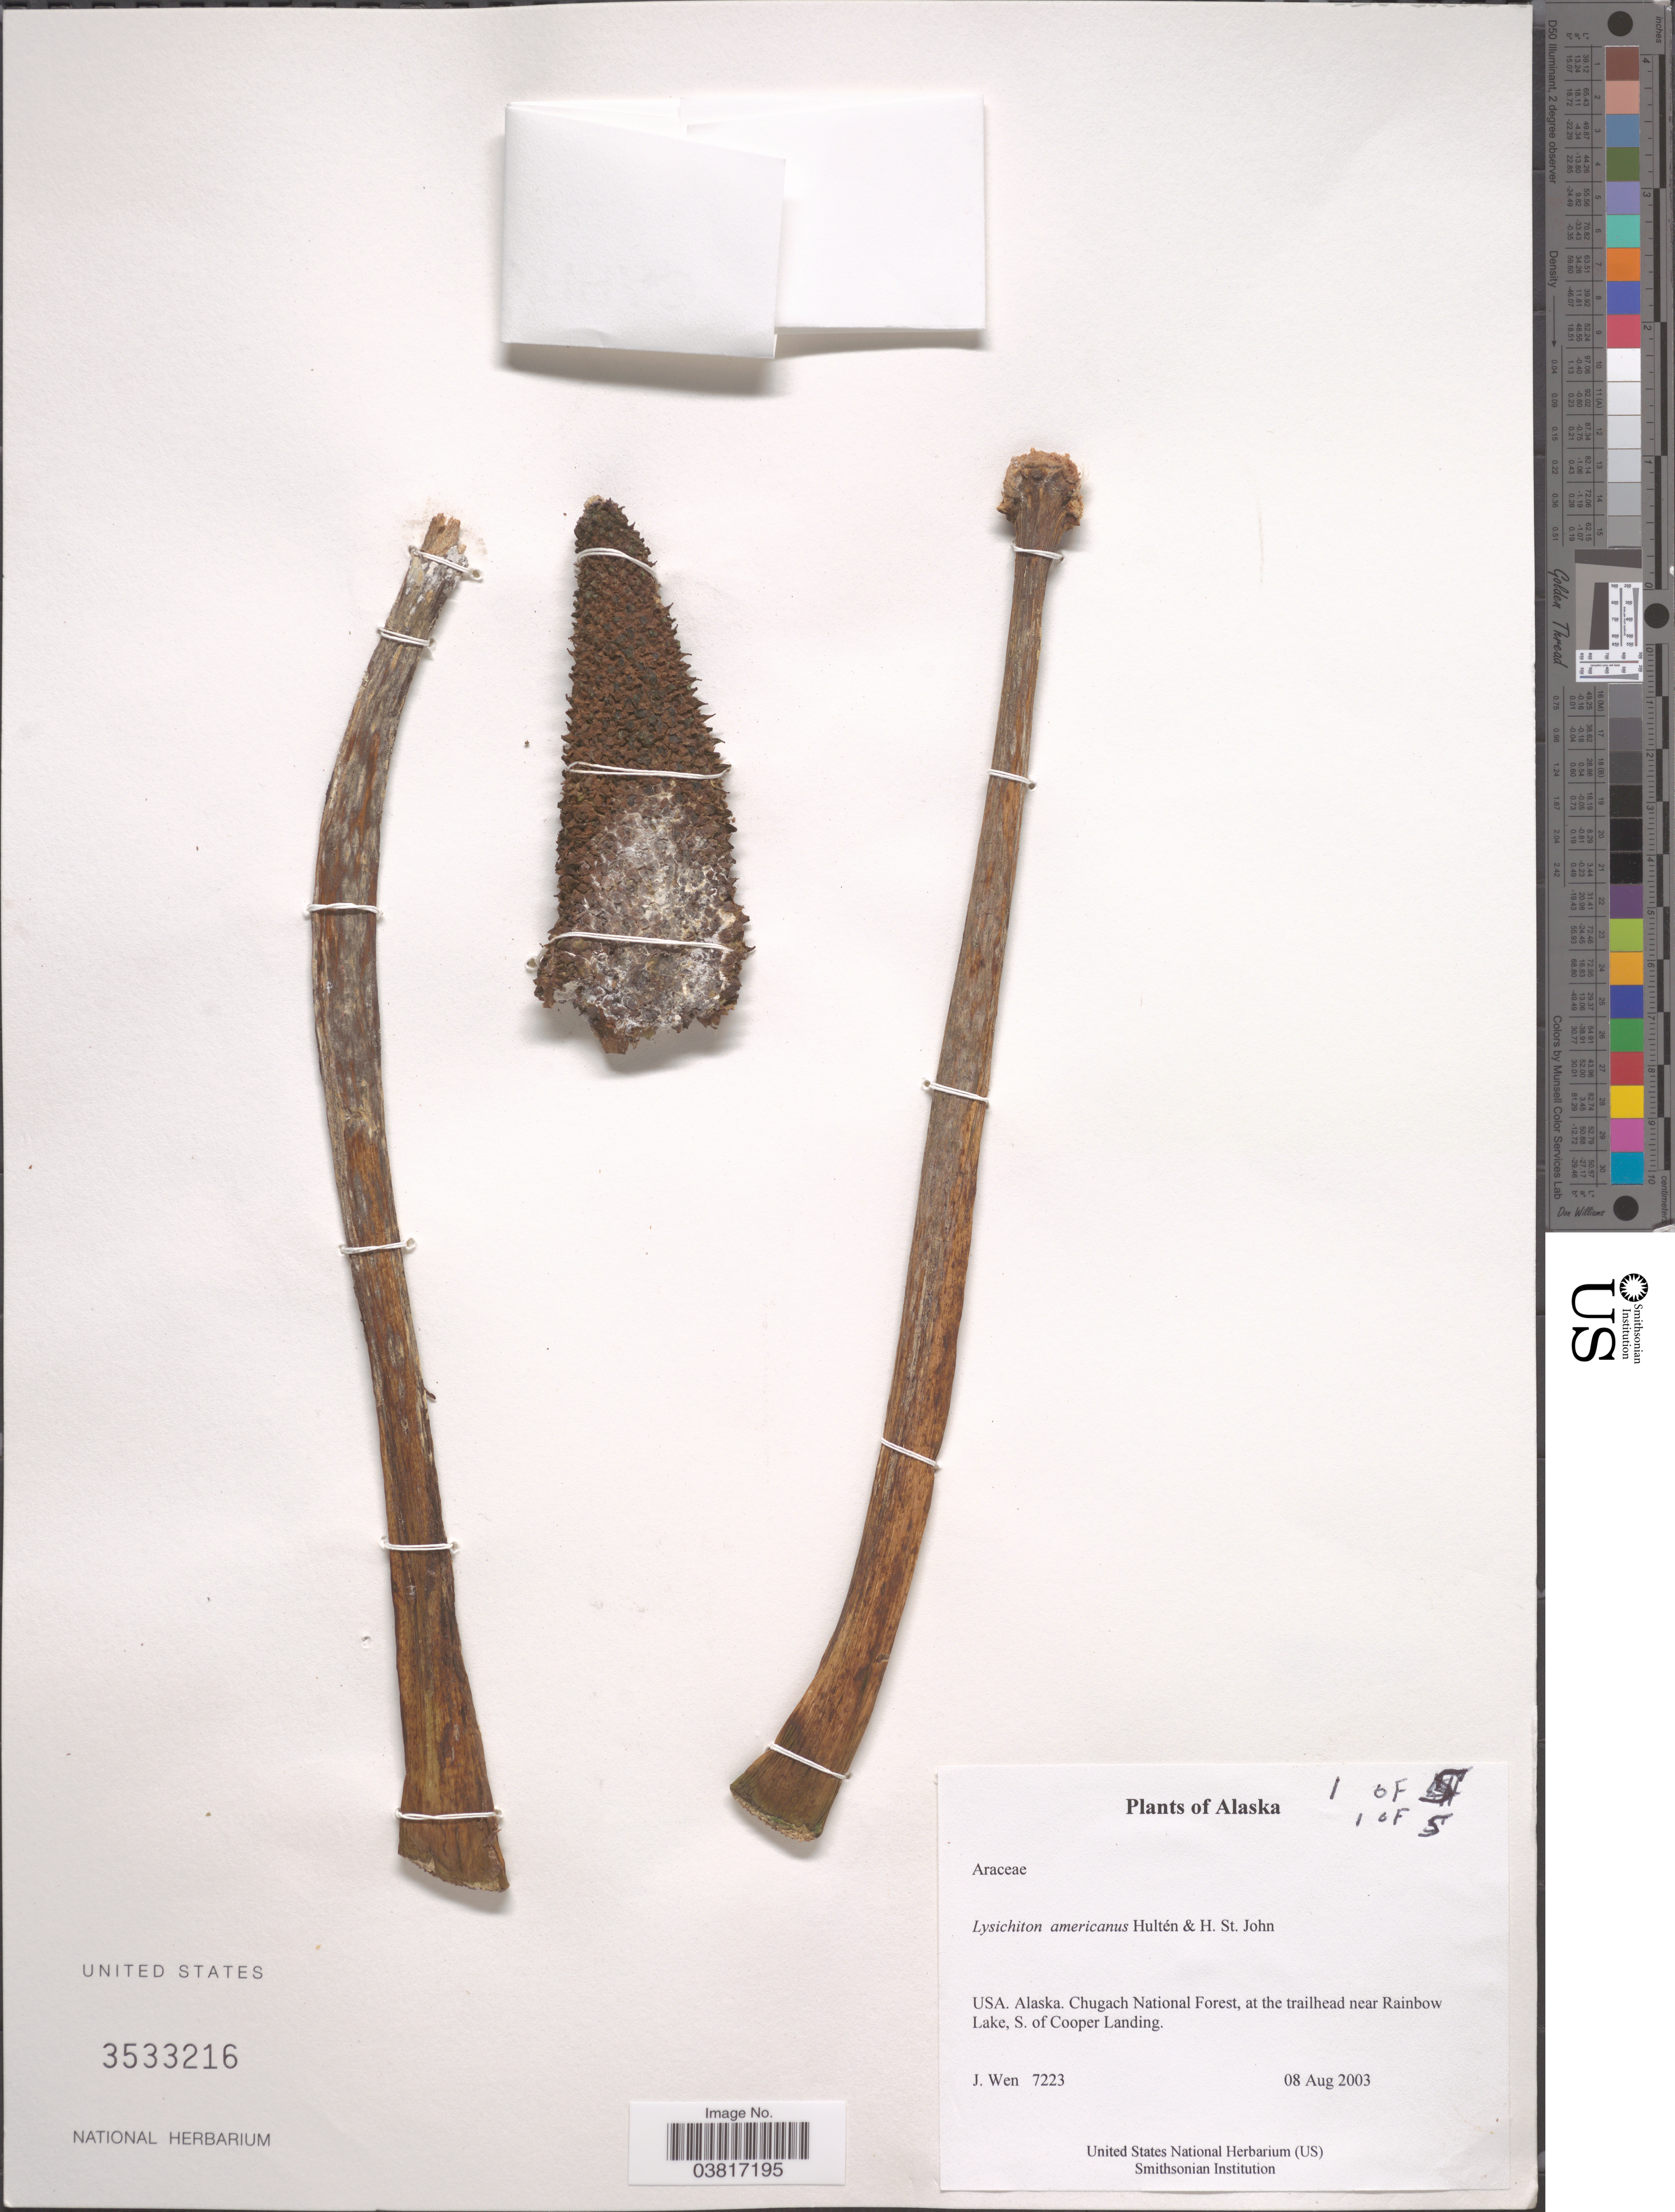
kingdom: Plantae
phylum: Tracheophyta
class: Liliopsida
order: Alismatales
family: Araceae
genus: Lysichiton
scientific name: Lysichiton americanus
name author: Hultén & H. St. John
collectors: J. Wen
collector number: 7223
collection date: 2003-08-08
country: United States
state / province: Alaska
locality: Chugach National Forest, at the trailhead near Rainbow Lake, S. of Cooper Landing.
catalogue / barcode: US 3533216